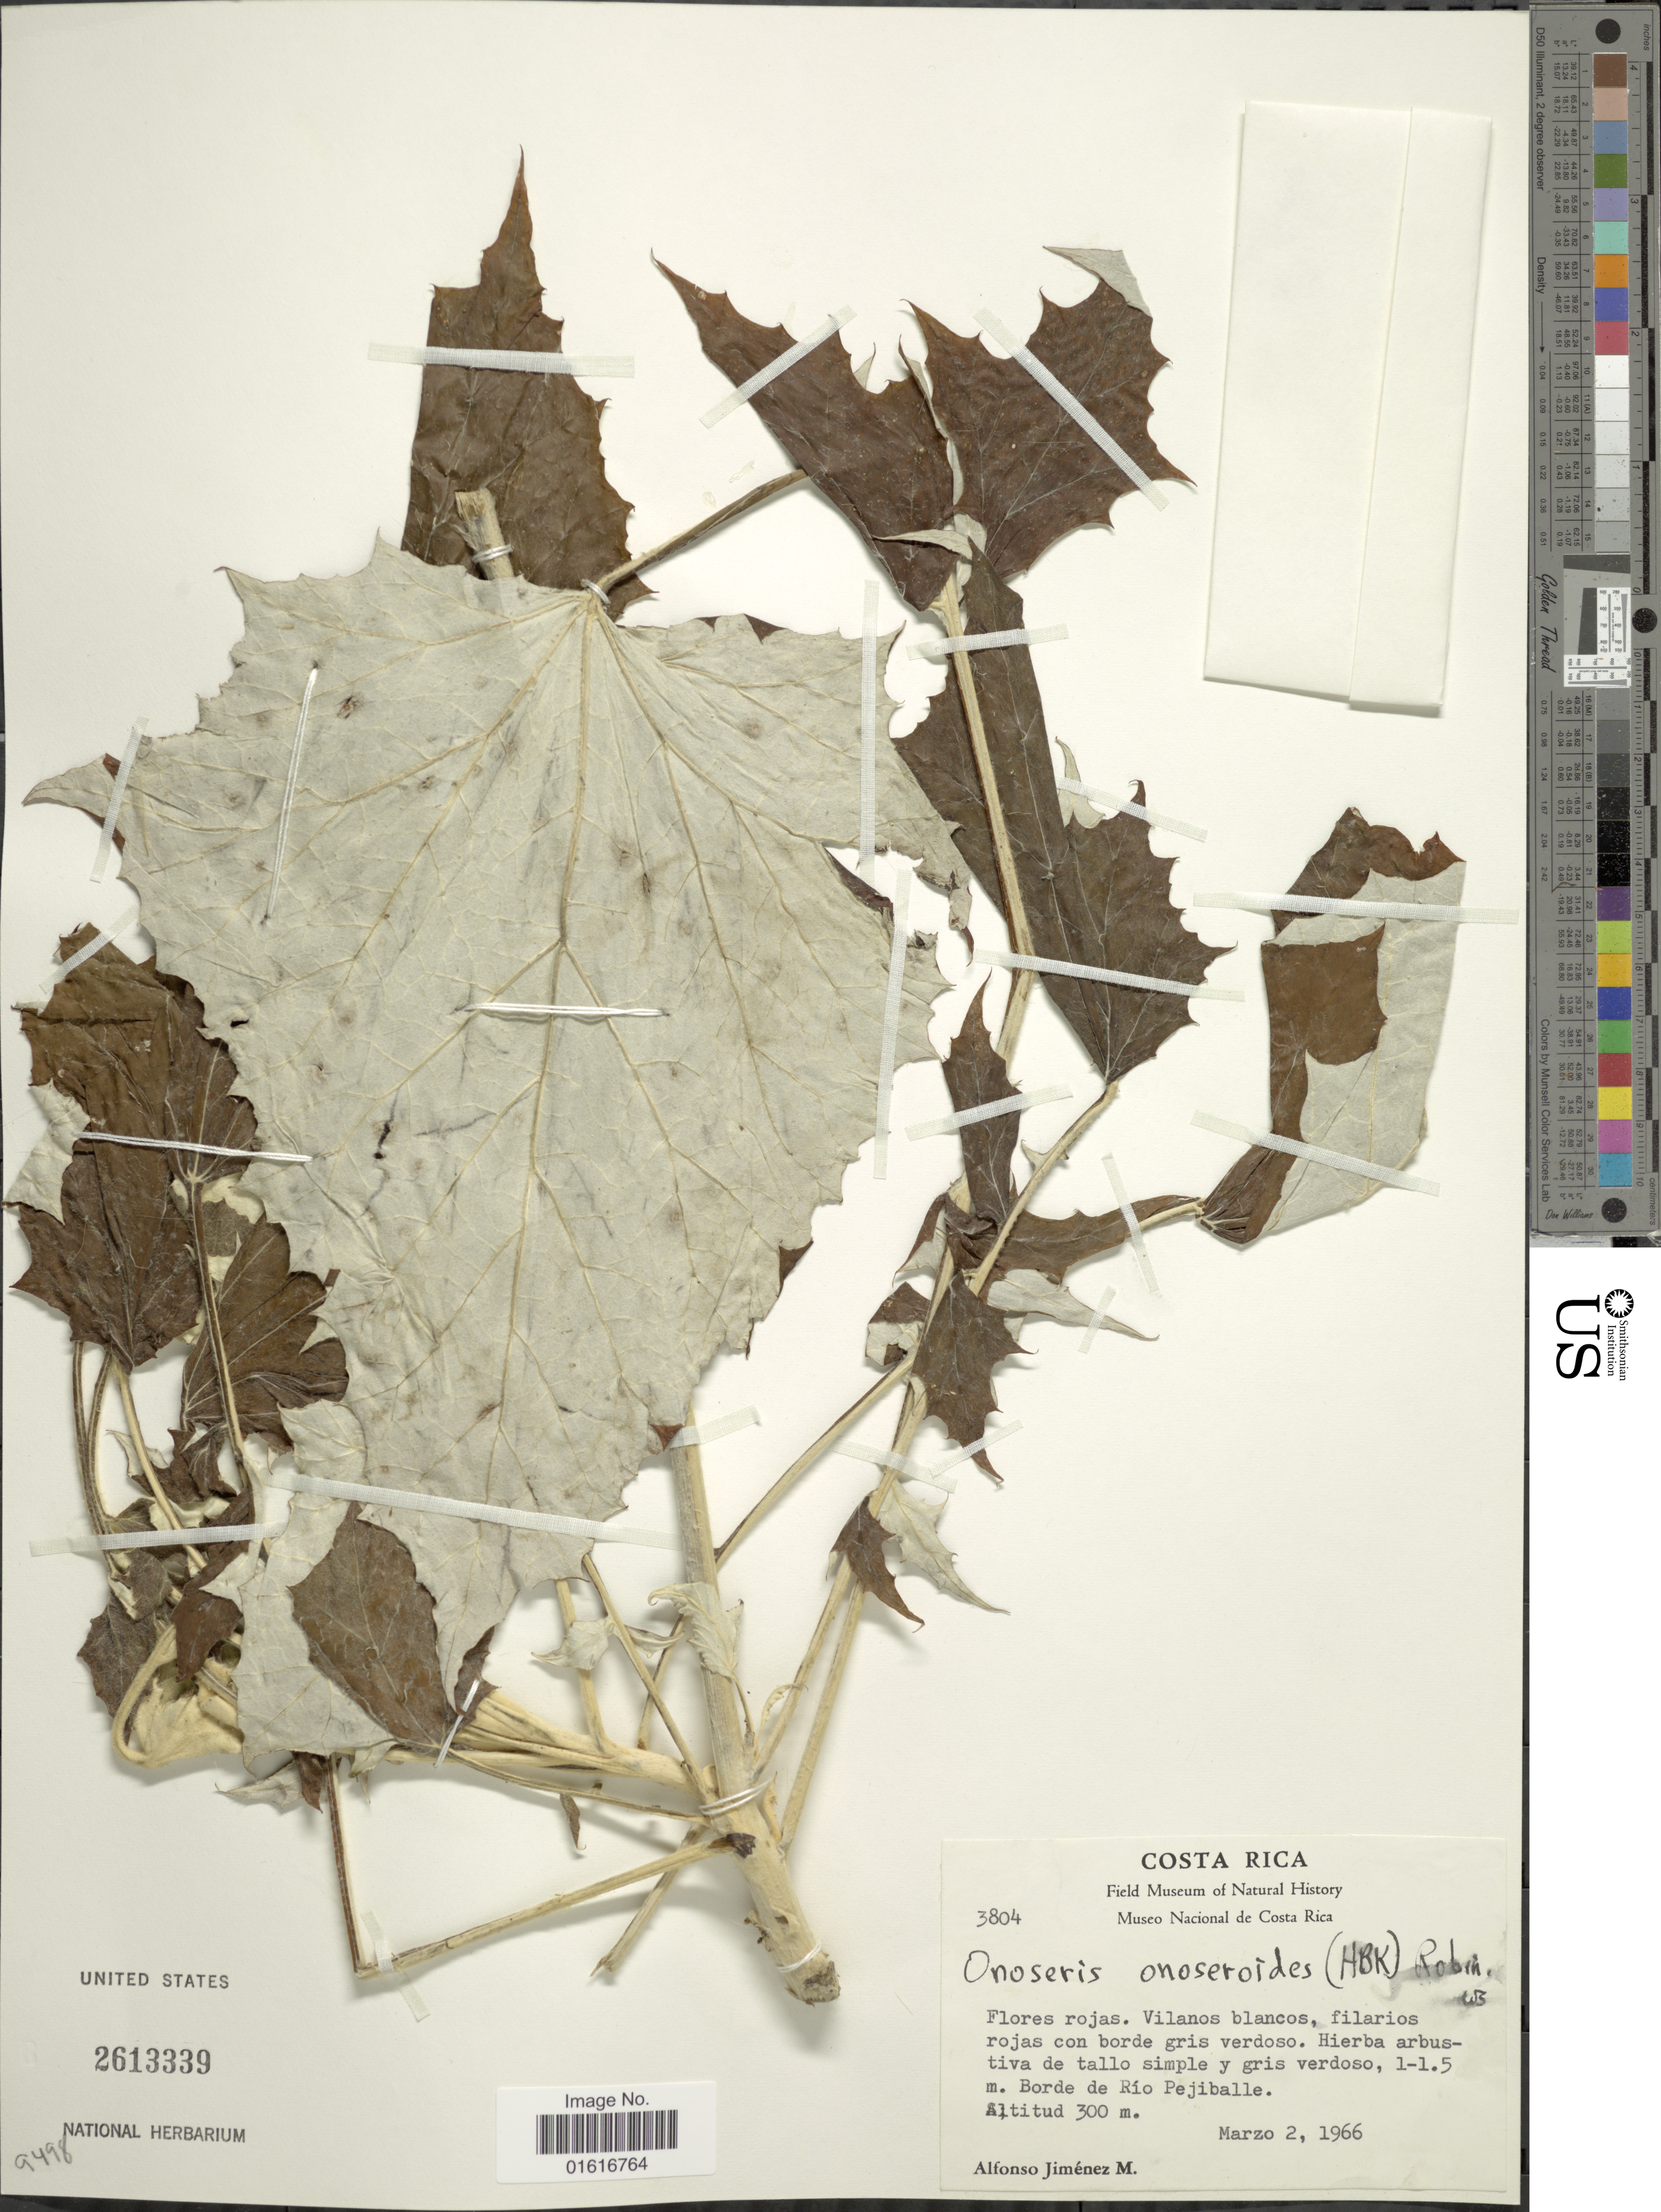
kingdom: Plantae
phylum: Tracheophyta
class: Magnoliopsida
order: Asterales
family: Asteraceae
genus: Onoseris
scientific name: Onoseris onoseroides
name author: (Kunth) B.L. Rob.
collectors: A. Jimenez M.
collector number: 3804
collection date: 1966-03-02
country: Costa Rica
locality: Borde de Rio Pejiballe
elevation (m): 300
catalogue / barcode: US 2613339